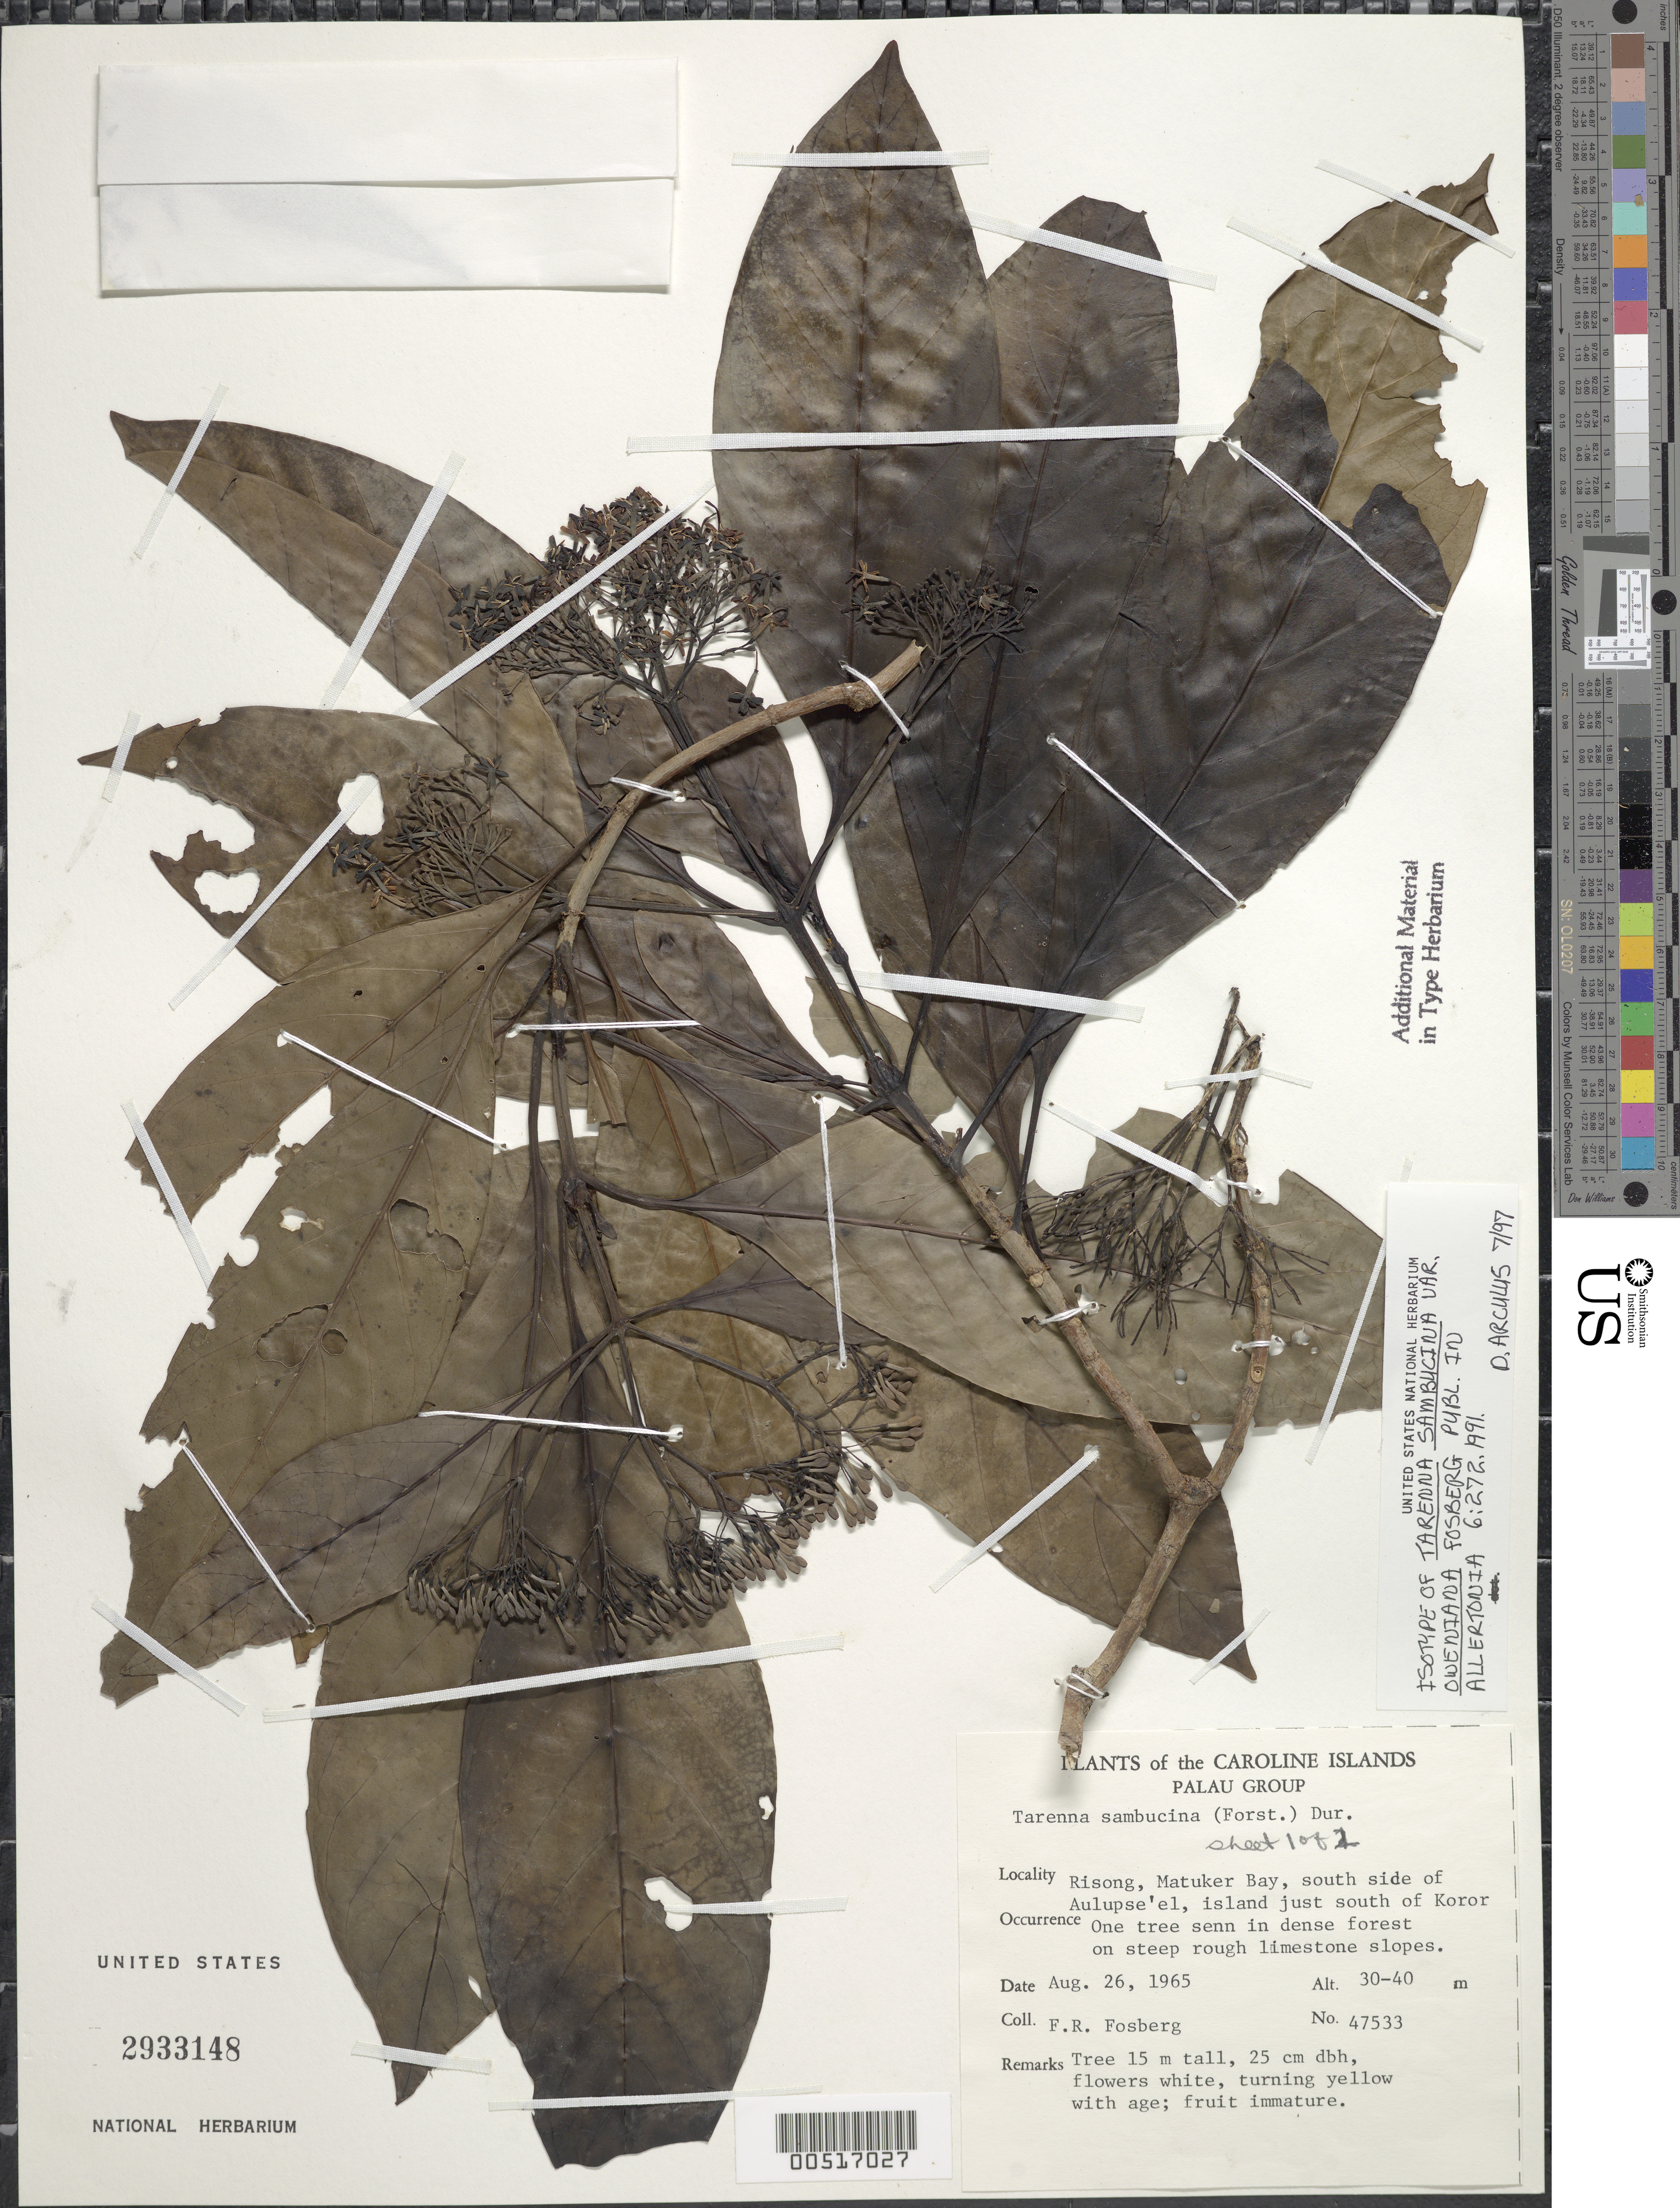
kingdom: Plantae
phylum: Tracheophyta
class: Magnoliopsida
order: Gentianales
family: Rubiaceae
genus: Tarenna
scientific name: Tarenna sambucina var. oweniana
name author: Fosberg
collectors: F. R. Fosberg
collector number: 47533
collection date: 1965-06-26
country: Palau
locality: The Caroline Islands, Palau Group, Risong, Matuker Bay, south side of Aulupse'el, Island just south of Koror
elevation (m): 30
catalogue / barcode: US 2933148